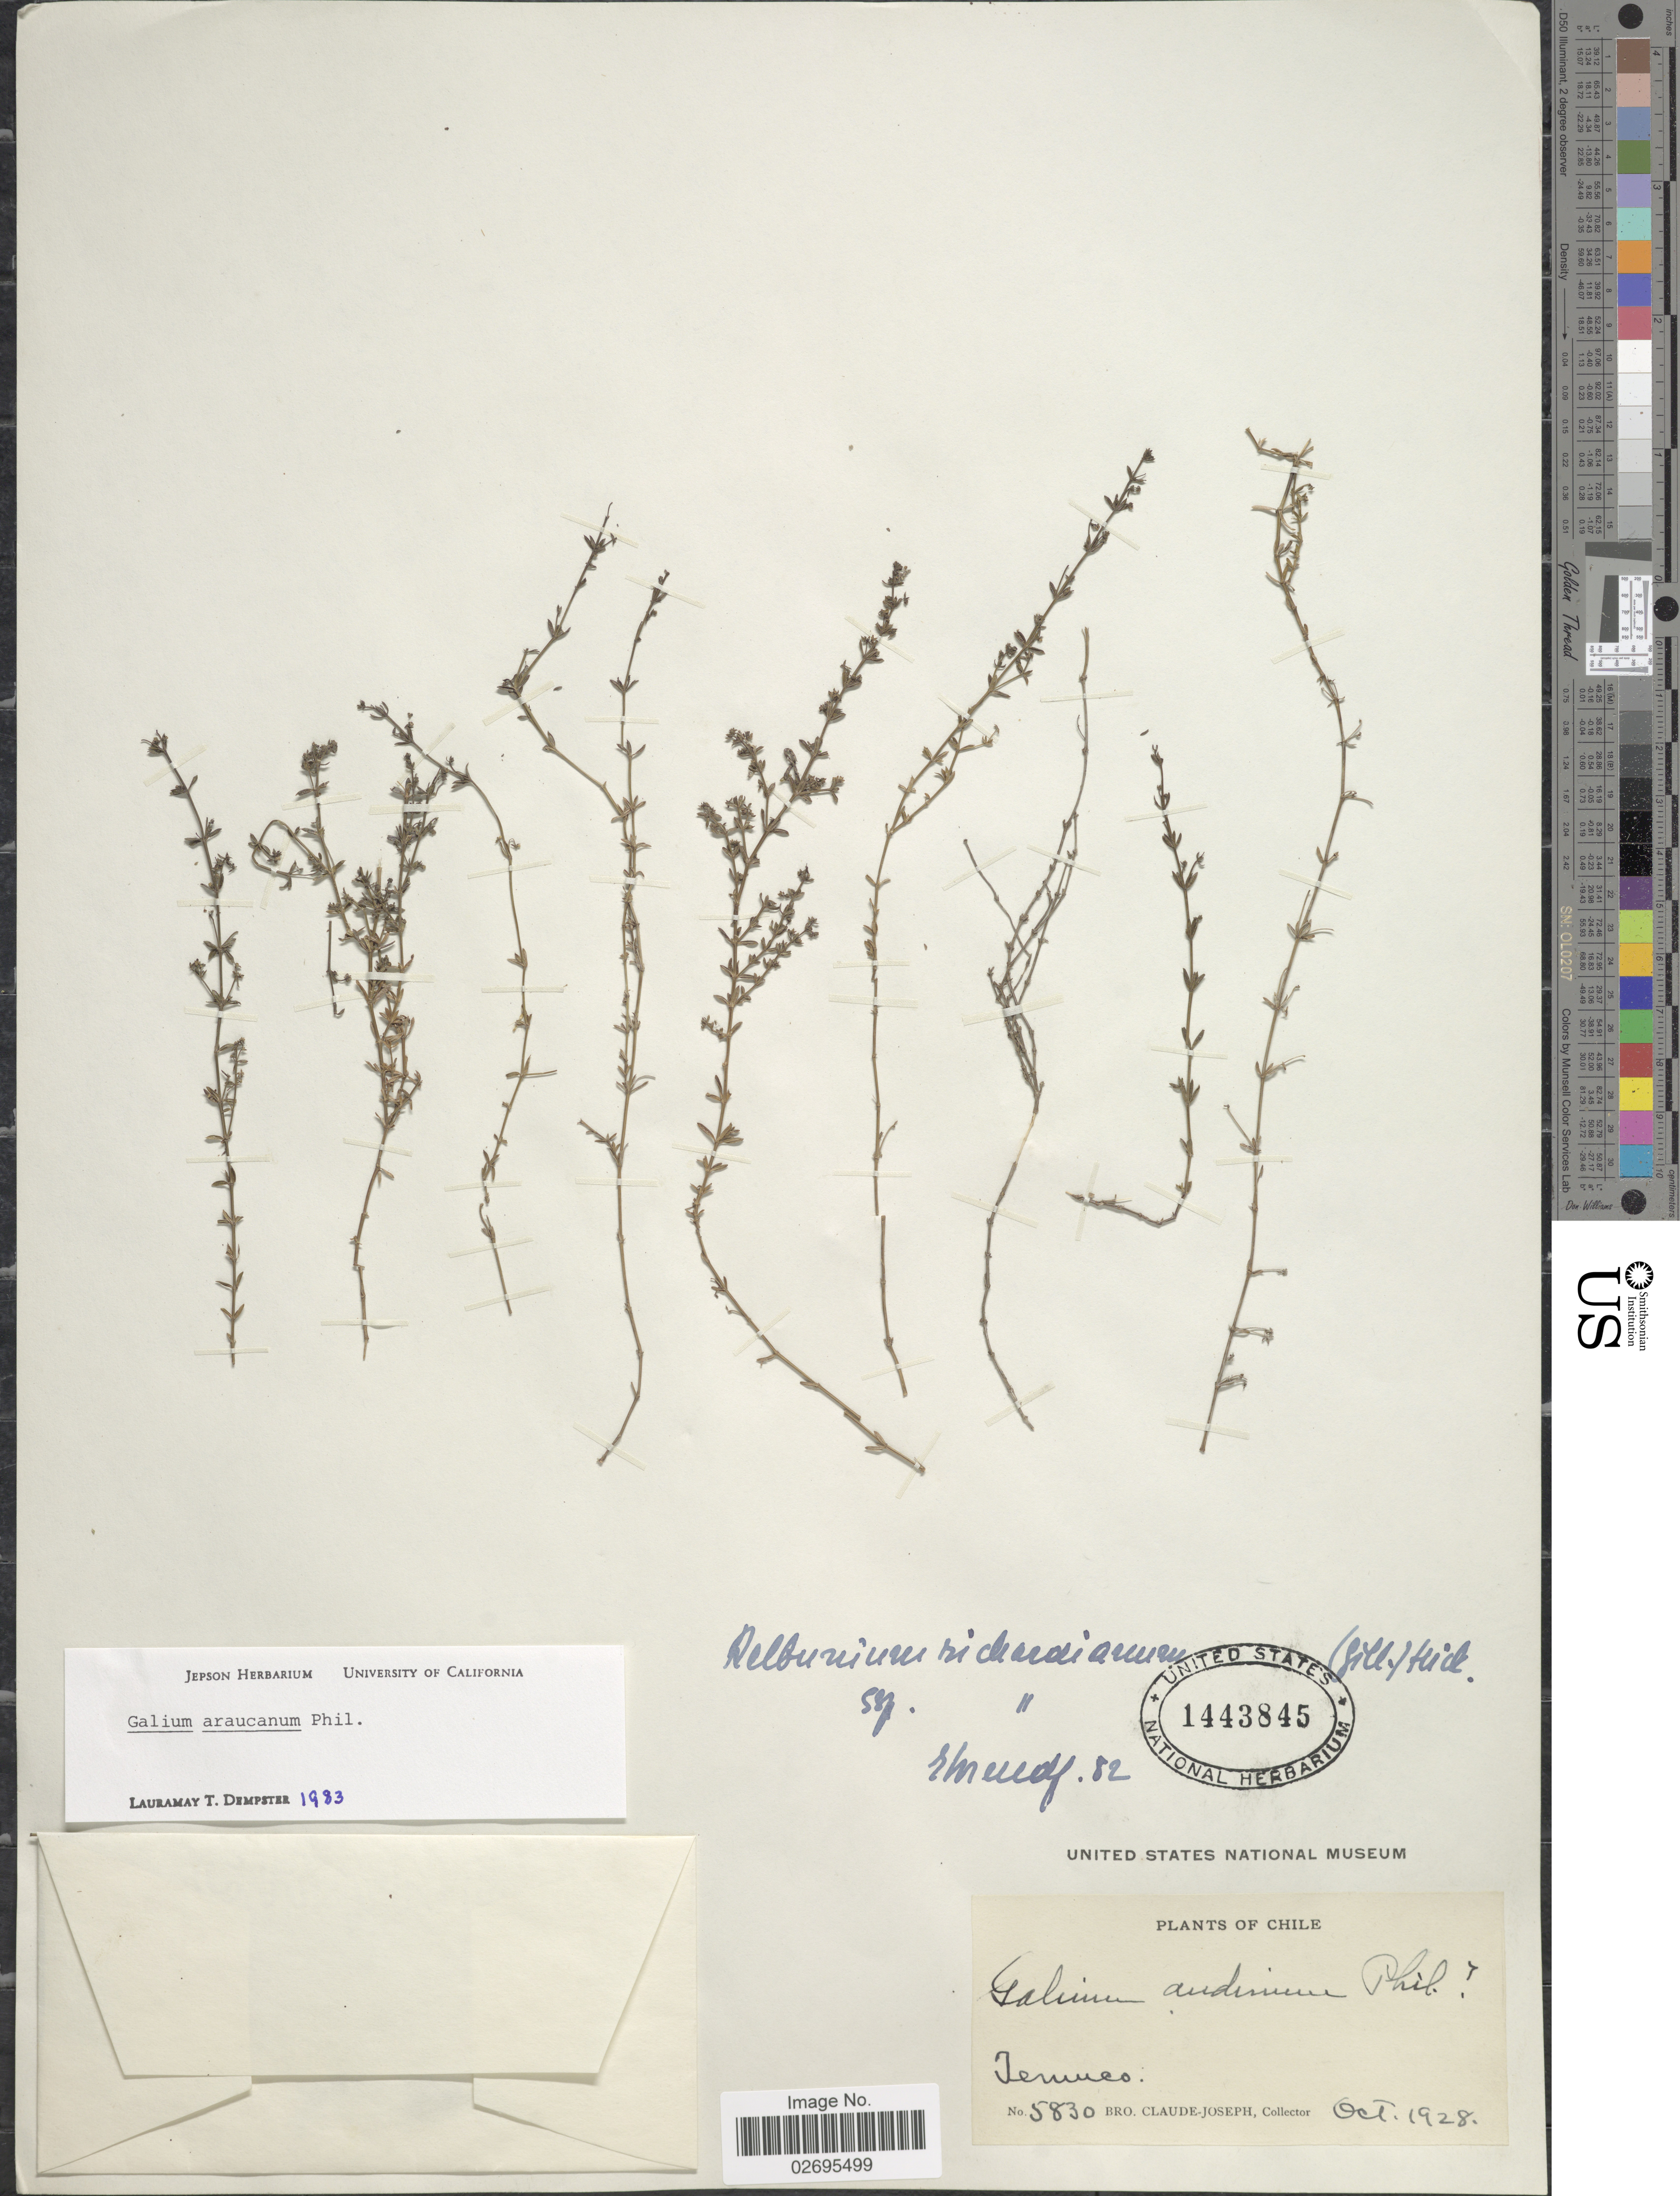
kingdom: Plantae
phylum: Tracheophyta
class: Magnoliopsida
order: Gentianales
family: Rubiaceae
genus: Galium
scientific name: Galium araucanum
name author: Phil.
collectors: Bro. Claude-Joseph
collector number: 5830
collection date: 1928-10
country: Chile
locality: Temuco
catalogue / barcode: US 1443845